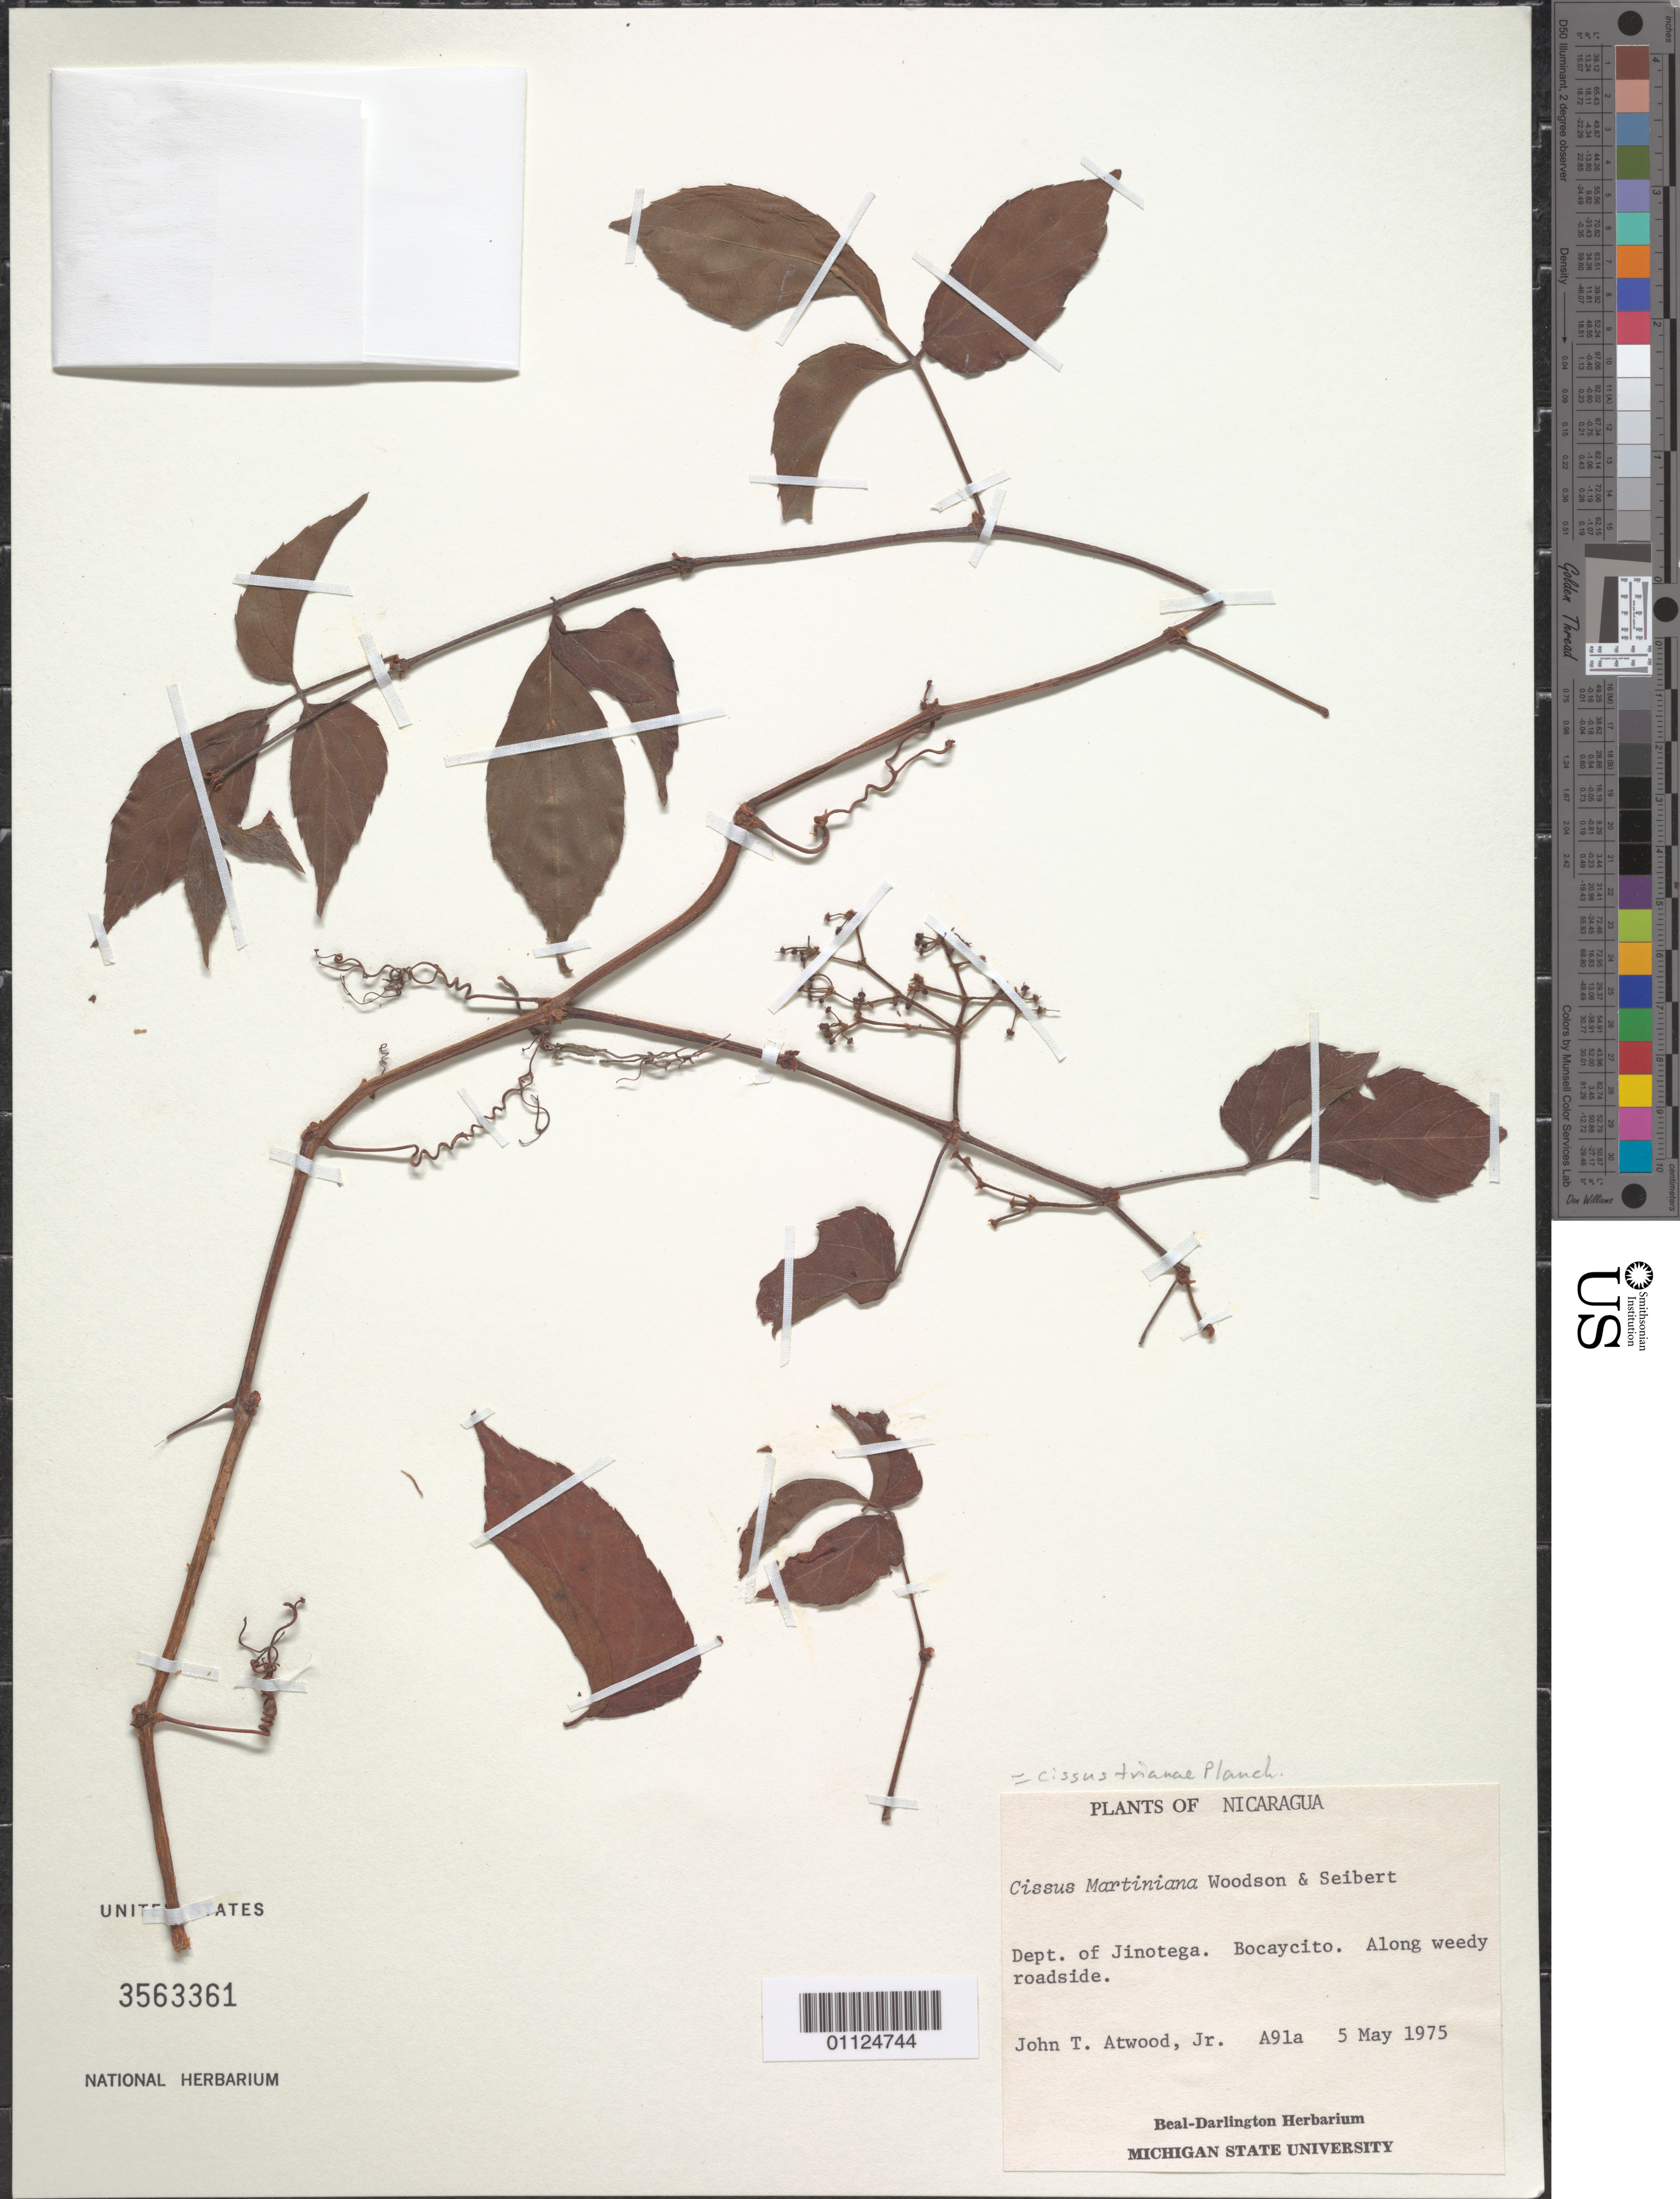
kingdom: Plantae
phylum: Tracheophyta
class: Magnoliopsida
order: Vitales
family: Vitaceae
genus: Cissus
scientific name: Cissus trianae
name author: Planch.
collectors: J. T. Atwood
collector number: A 91 a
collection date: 1975-05-05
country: Nicaragua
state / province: Jinotega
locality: Bocaycito.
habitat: Along weedy roadside.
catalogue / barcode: US 3563361